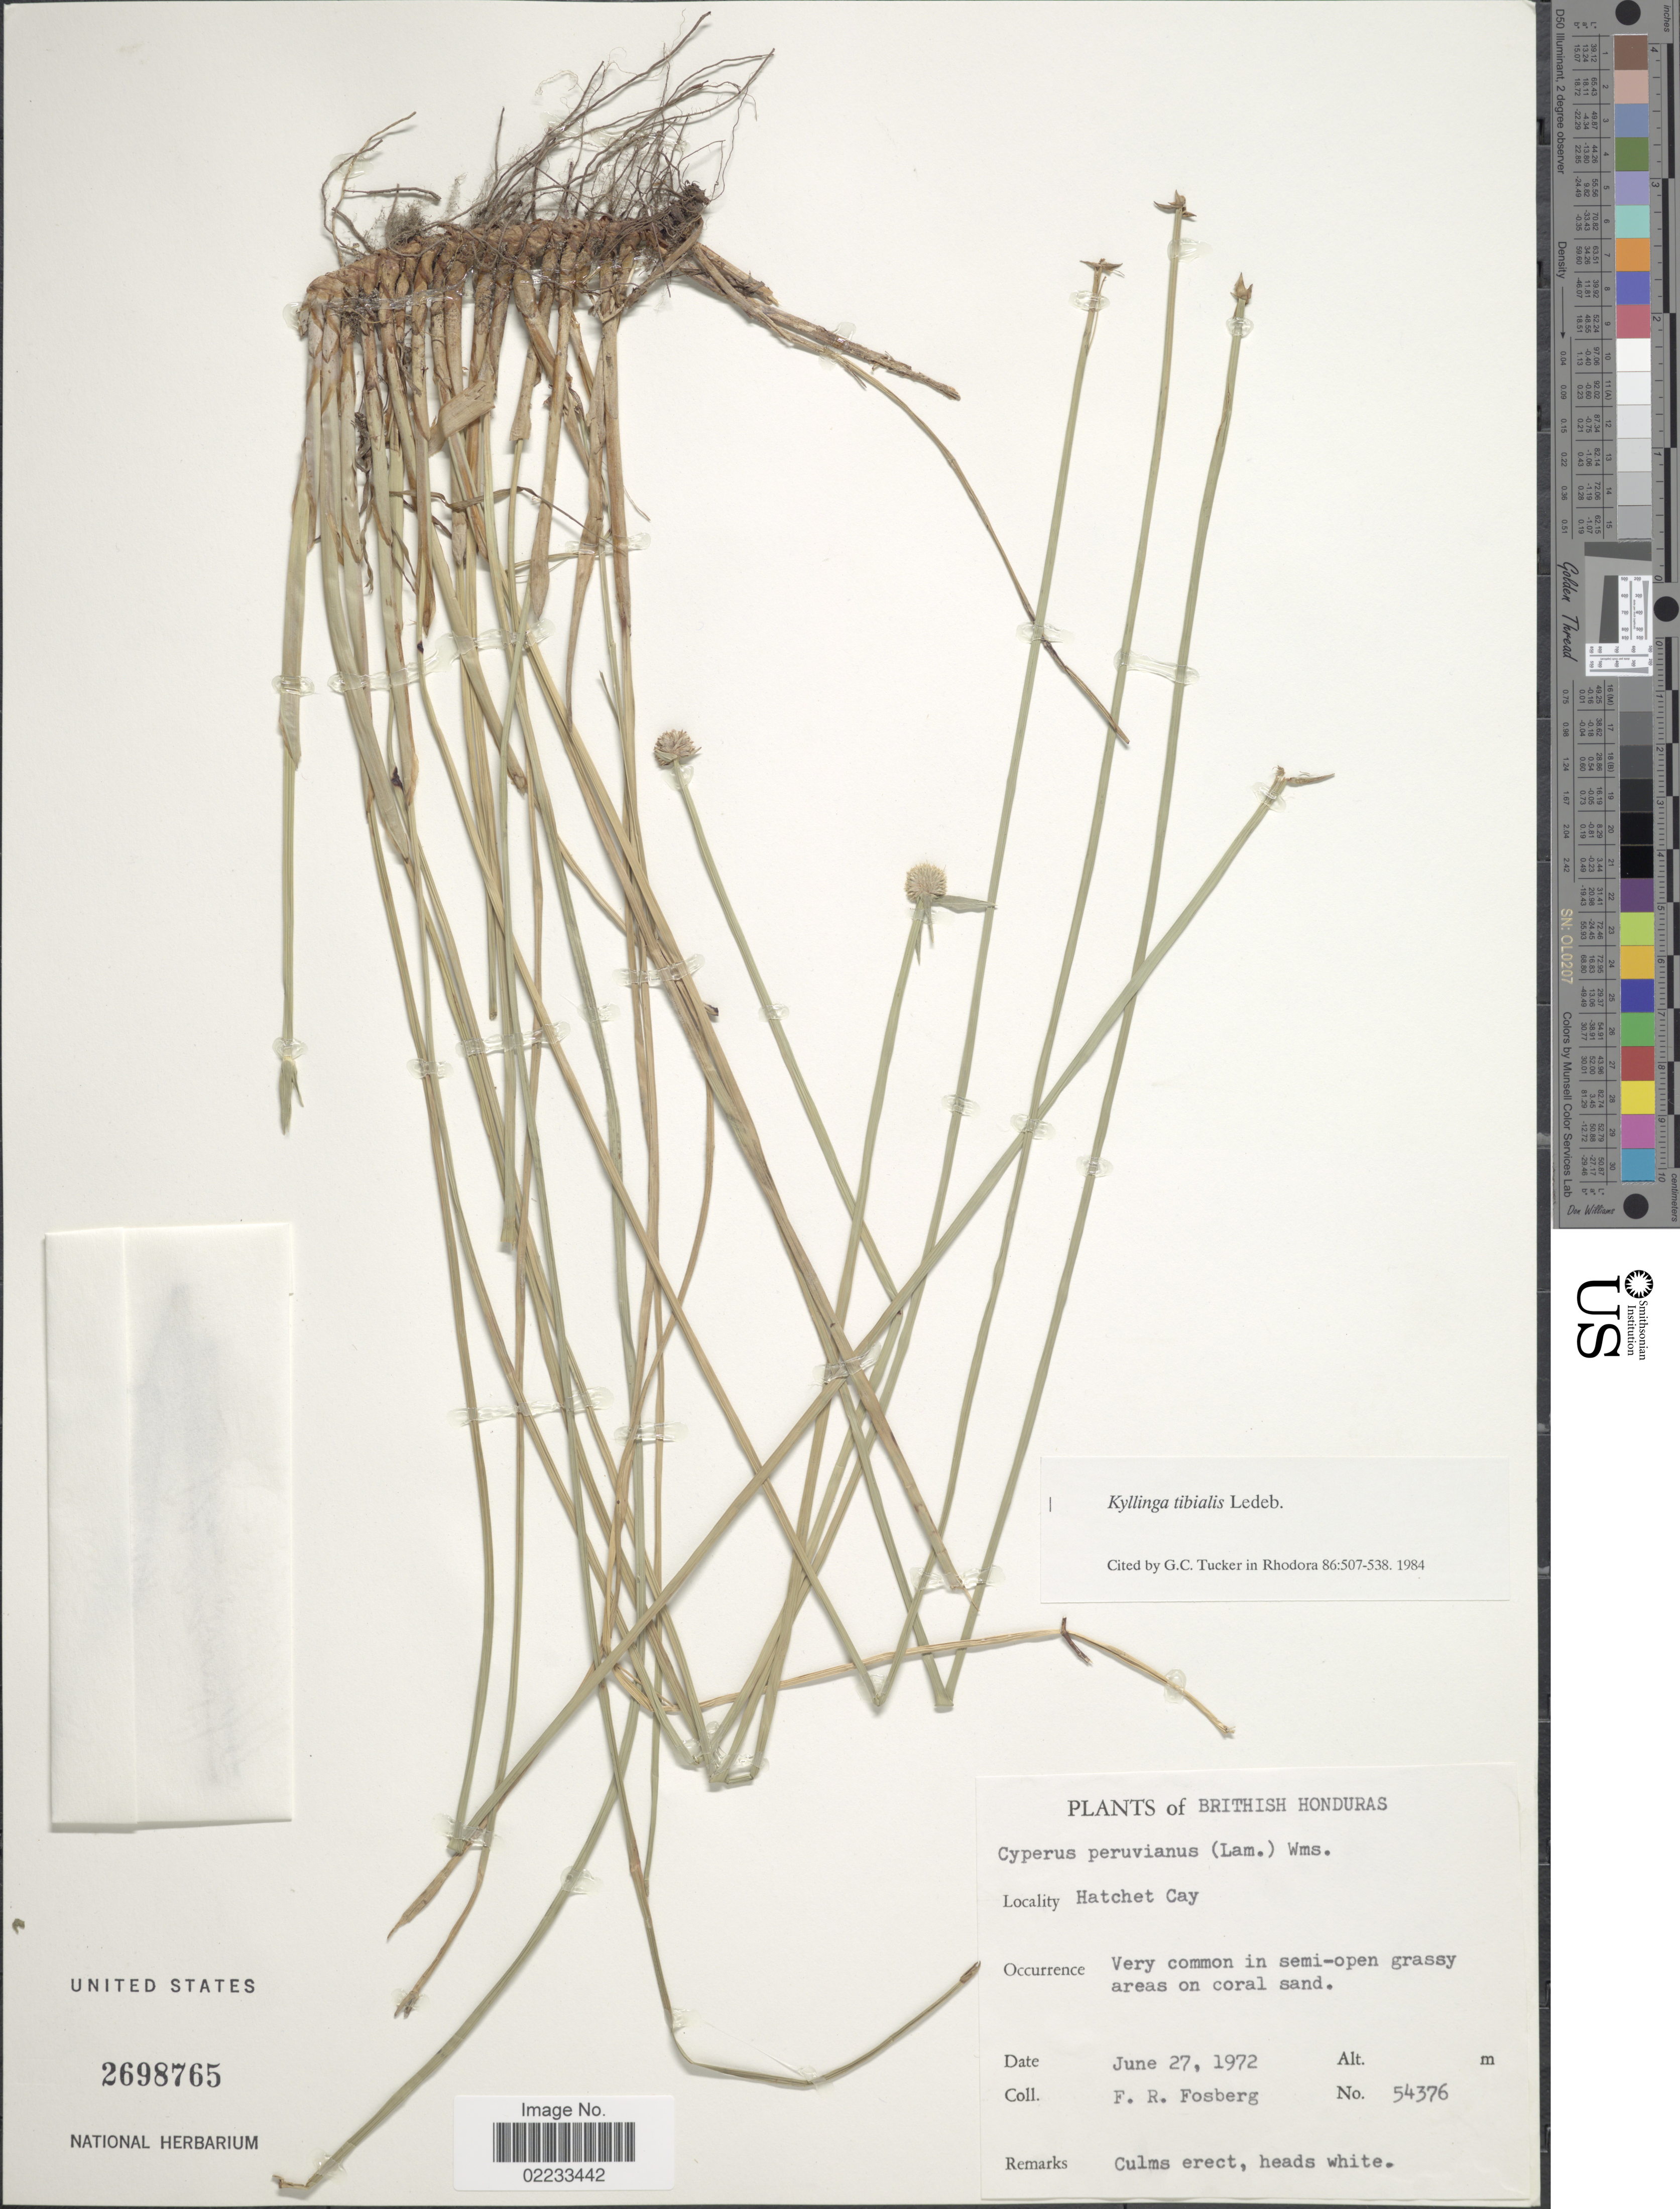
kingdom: Plantae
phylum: Tracheophyta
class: Liliopsida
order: Poales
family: Cyperaceae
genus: Cyperus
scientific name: Cyperus tibialis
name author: (Poit. ex Ledeb.) Govaerts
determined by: Strong, Mark T., (BOT), Smithsonian Institution - National Museum of Natural History (UNITED STATES)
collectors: F. R. Fosberg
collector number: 54376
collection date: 1972-06-27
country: Belize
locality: British Honduras. Hatchet Cay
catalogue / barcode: US 2698765